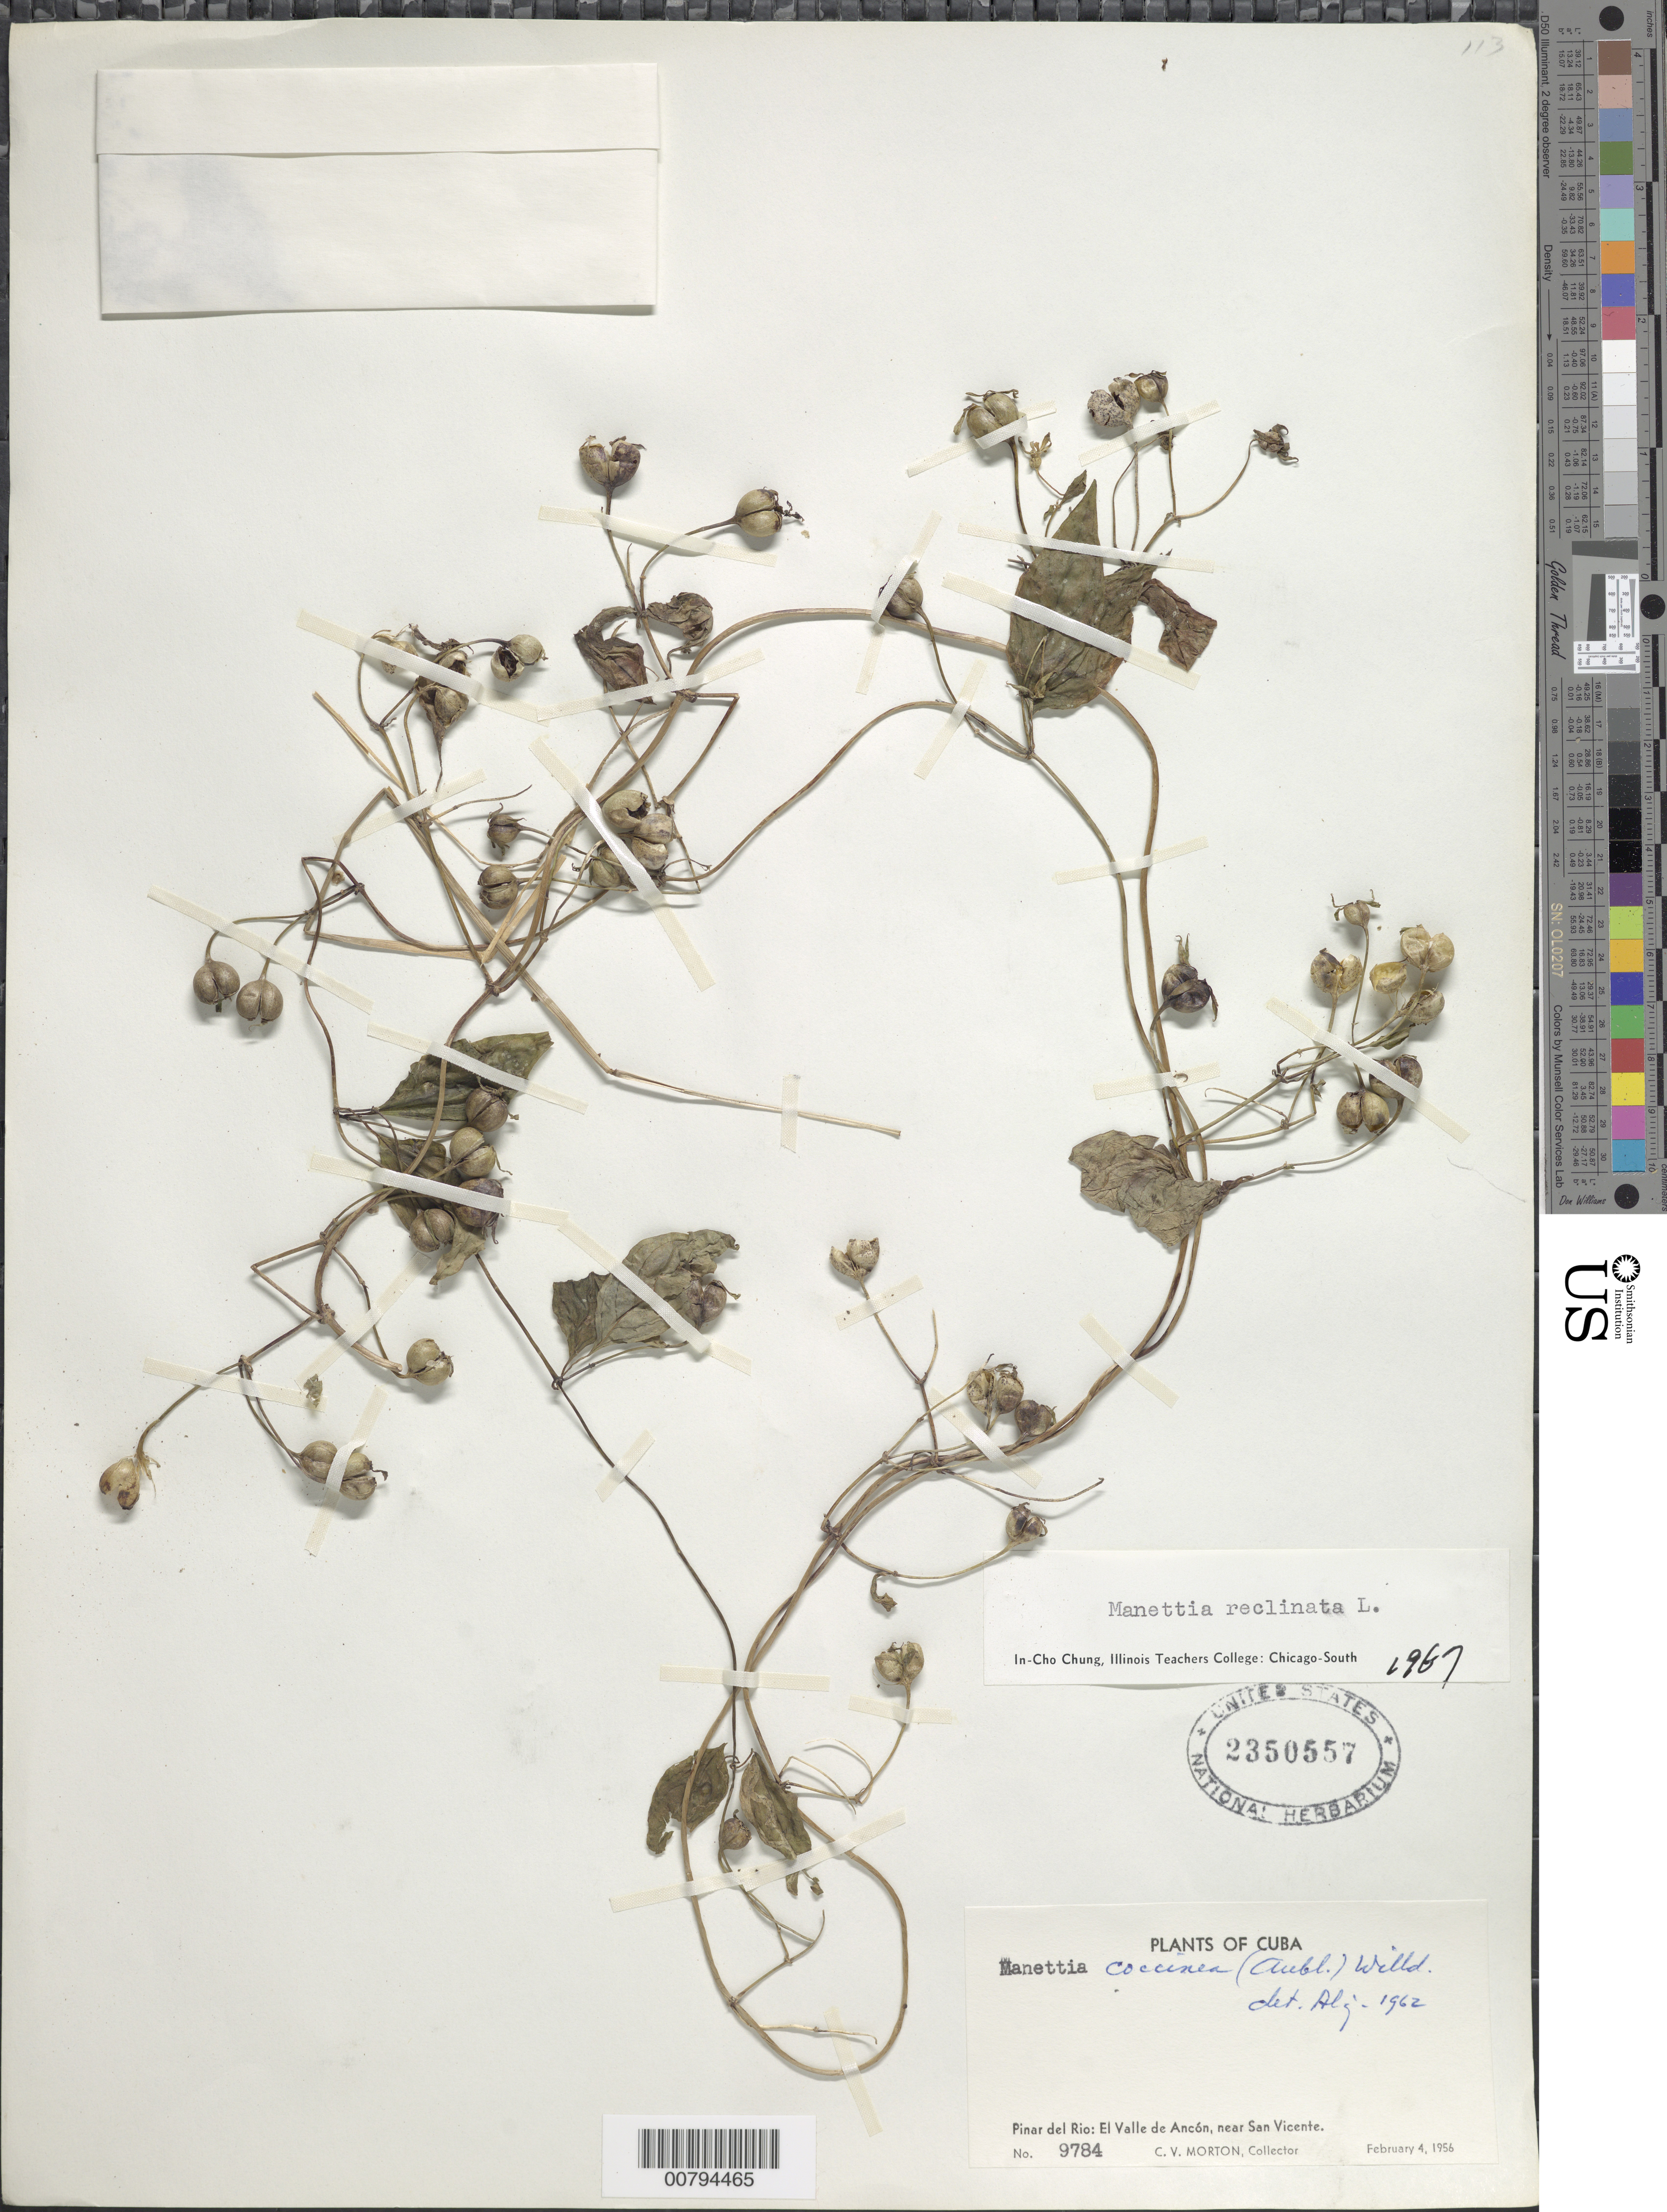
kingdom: Plantae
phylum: Tracheophyta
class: Magnoliopsida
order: Gentianales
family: Rubiaceae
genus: Manettia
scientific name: Manettia reclinata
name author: L.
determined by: Chung, In Cho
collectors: C. V. Morton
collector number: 9784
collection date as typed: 04 Feb 1956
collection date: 1956-02-04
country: Cuba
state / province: Pinar del Río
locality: El Valle de Ancon, near San Vicente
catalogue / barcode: US 2350557